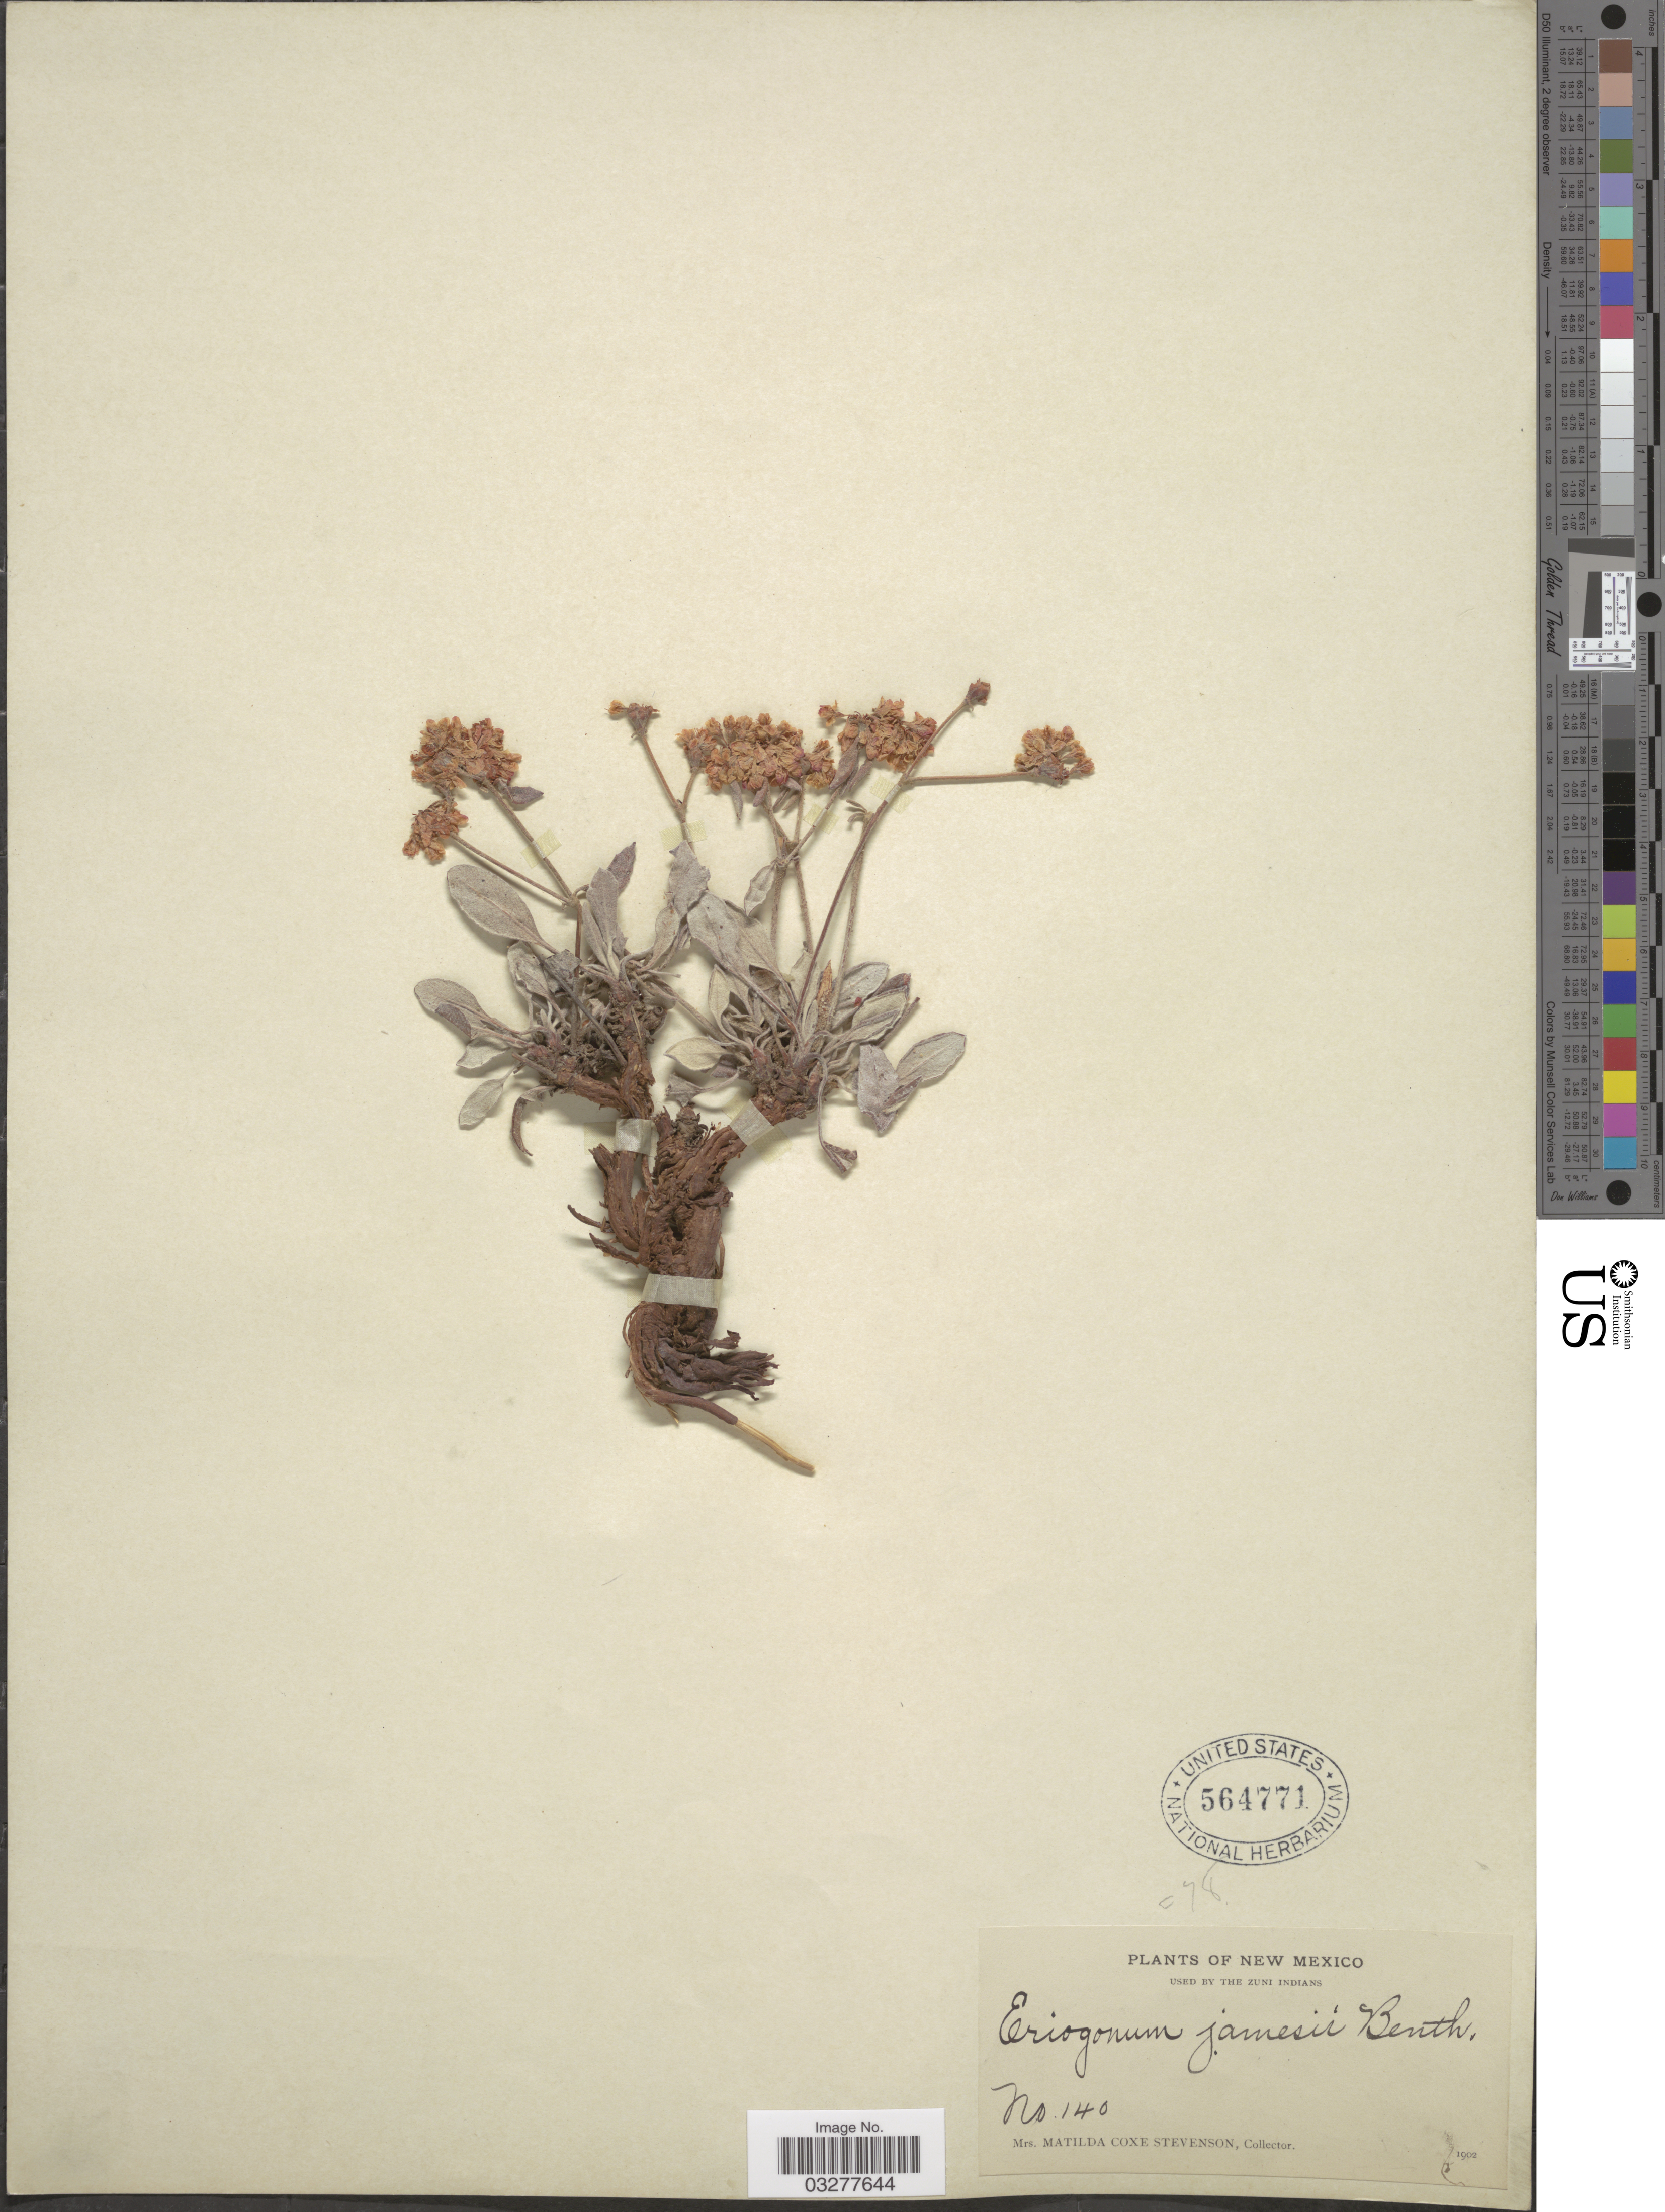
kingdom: Plantae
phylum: Tracheophyta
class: Magnoliopsida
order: Caryophyllales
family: Polygonaceae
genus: Eriogonum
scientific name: Eriogonum jamesii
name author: Benth.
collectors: M. Stevenson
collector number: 140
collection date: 1902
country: United States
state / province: New Mexico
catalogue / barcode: US 564771